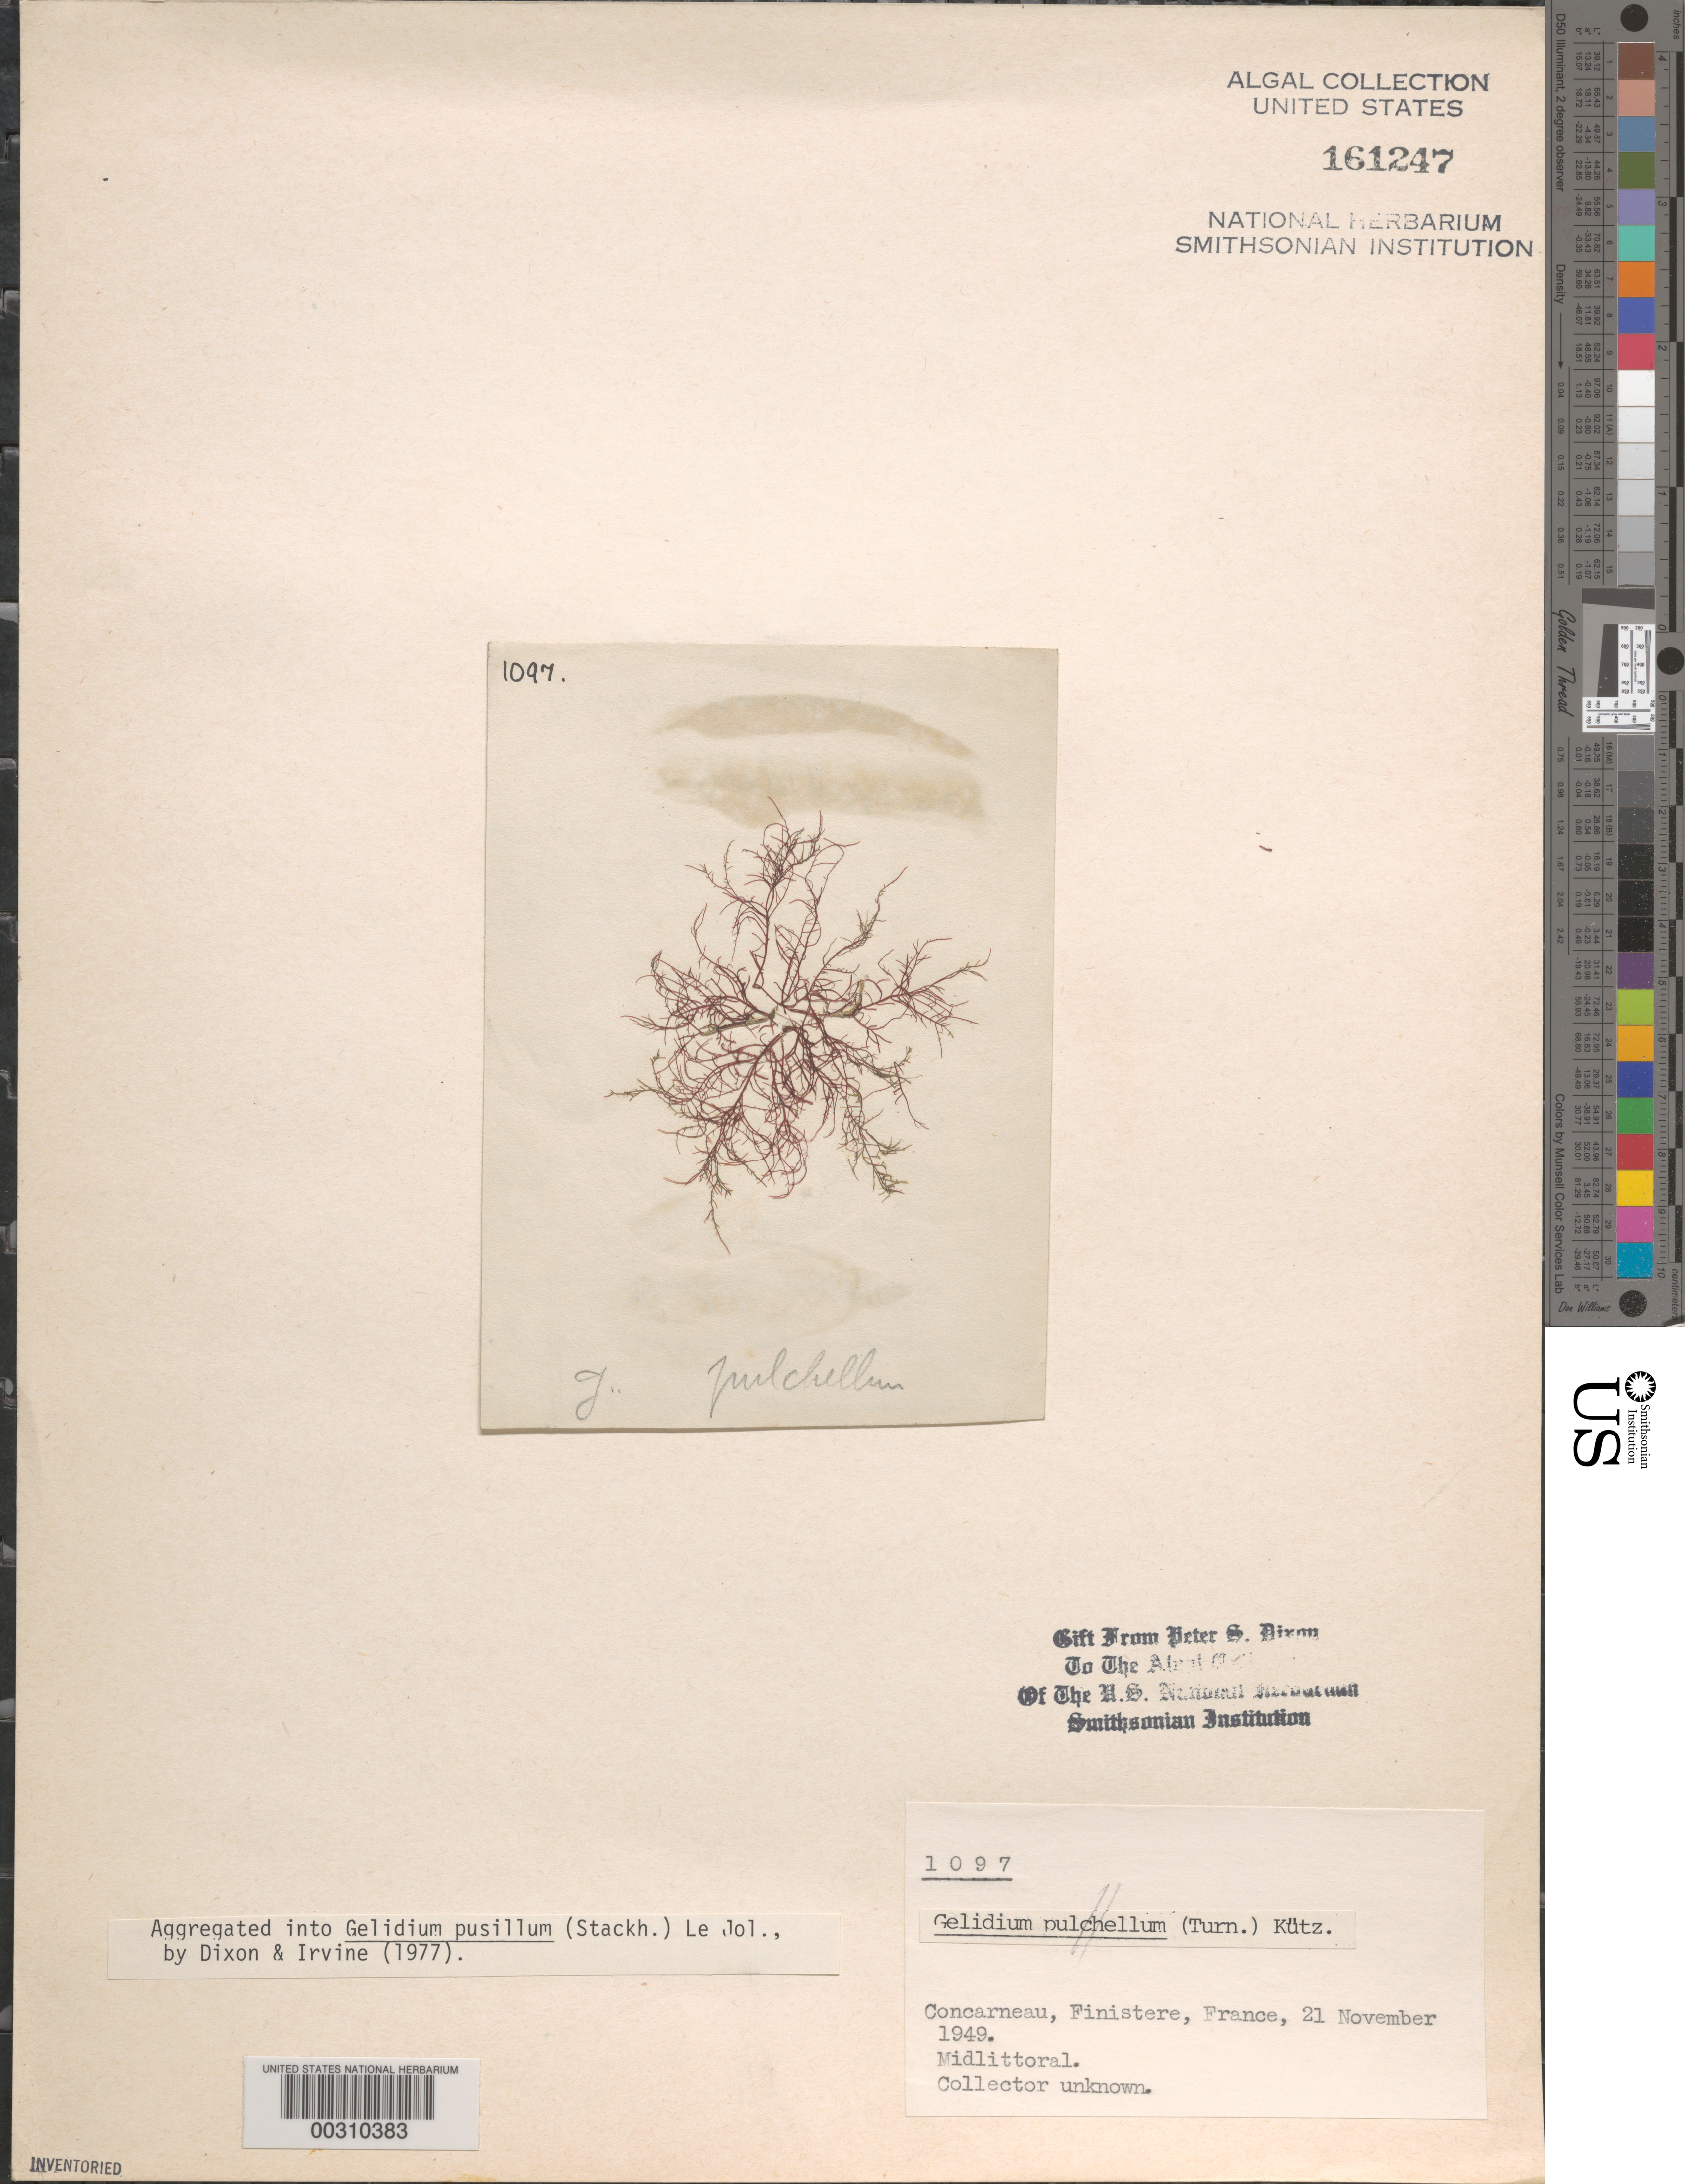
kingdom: Plantae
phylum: Rhodophyta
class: Florideophyceae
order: Gelidiales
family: Gelidiaceae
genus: Gelidium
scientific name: Gelidium pusillum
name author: (Stackh.) Le Jol.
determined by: Dixon, P. S.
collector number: PSD 1097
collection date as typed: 21 Nov 1949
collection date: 1949-11-21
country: France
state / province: Bretagne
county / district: Finistère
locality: Concarneau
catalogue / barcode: US 161247